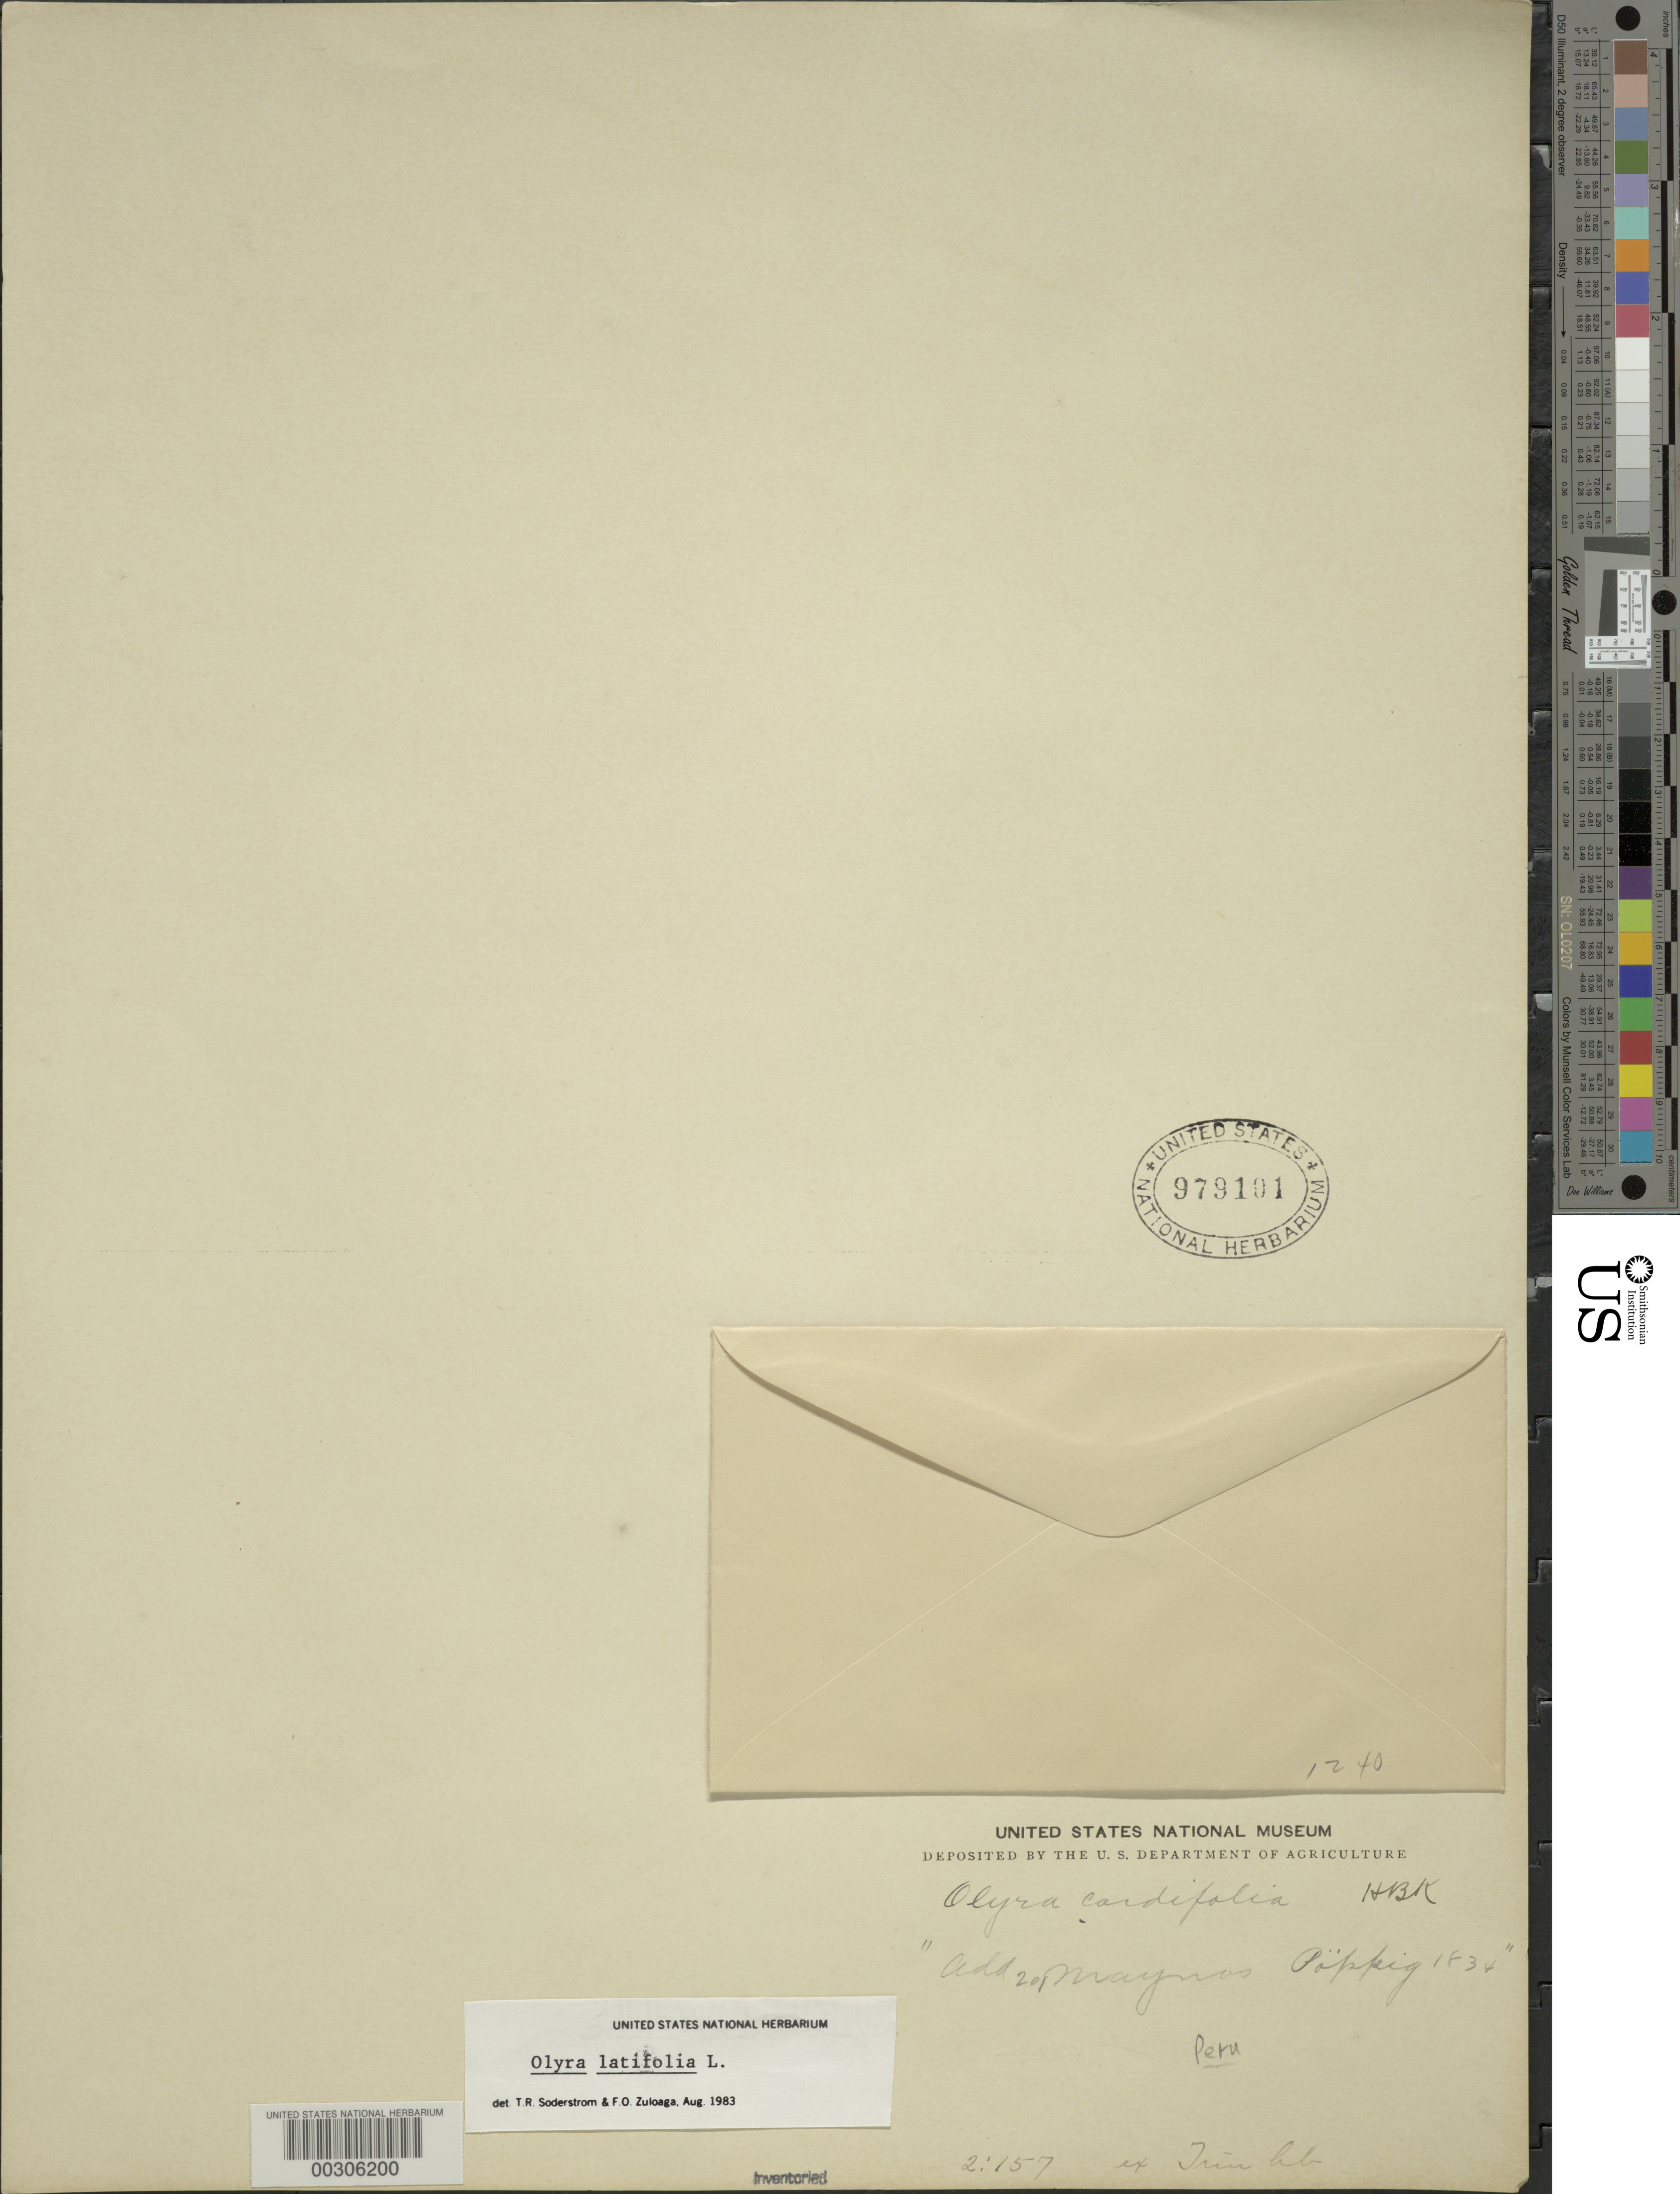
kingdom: Plantae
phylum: Tracheophyta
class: Liliopsida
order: Poales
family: Poaceae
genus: Olyra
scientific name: Olyra latifolia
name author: L.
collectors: E. F. Poeppig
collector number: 1834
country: Peru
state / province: Loreto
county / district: Maynas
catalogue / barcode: US 979101